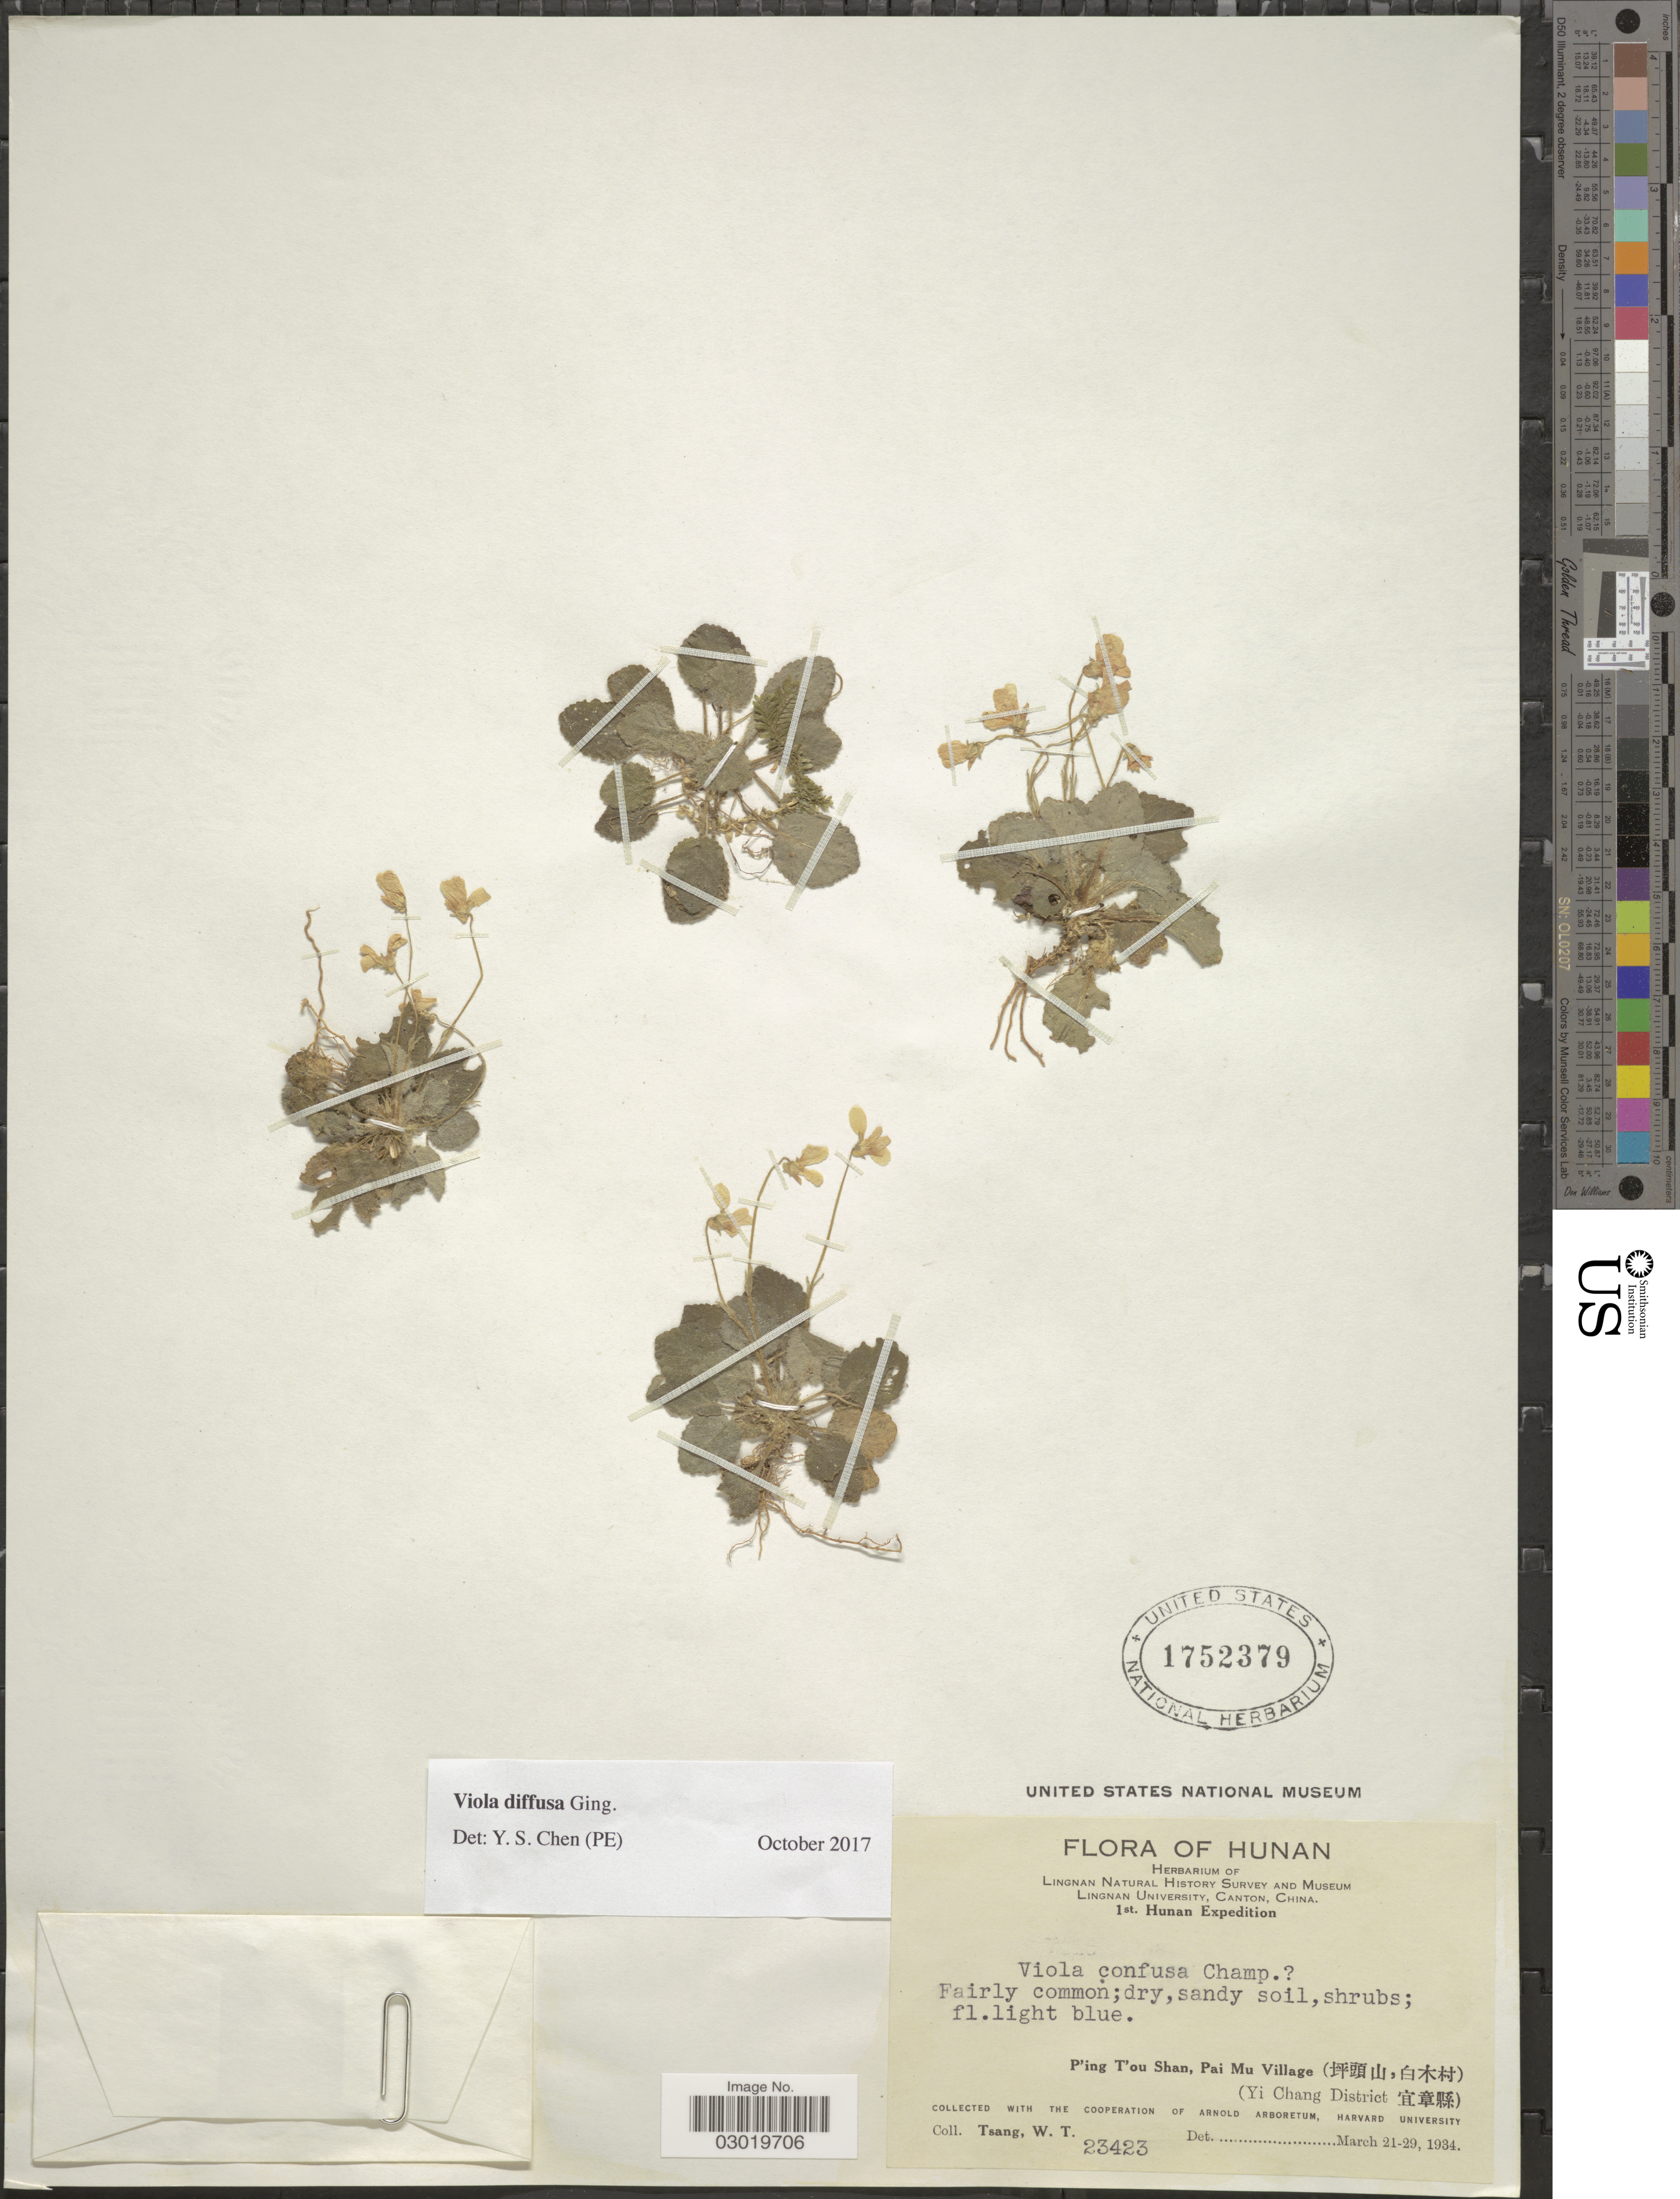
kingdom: Plantae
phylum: Tracheophyta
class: Magnoliopsida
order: Malpighiales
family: Violaceae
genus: Viola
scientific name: Viola diffusa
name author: Ging.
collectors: W. T. Tsang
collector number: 23423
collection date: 1934-03-21/1934-03-29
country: China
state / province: Hunan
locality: P'ing T'ou Shan, Pai Mu Village (X). (Yi Chang District X).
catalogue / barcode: US 1752379